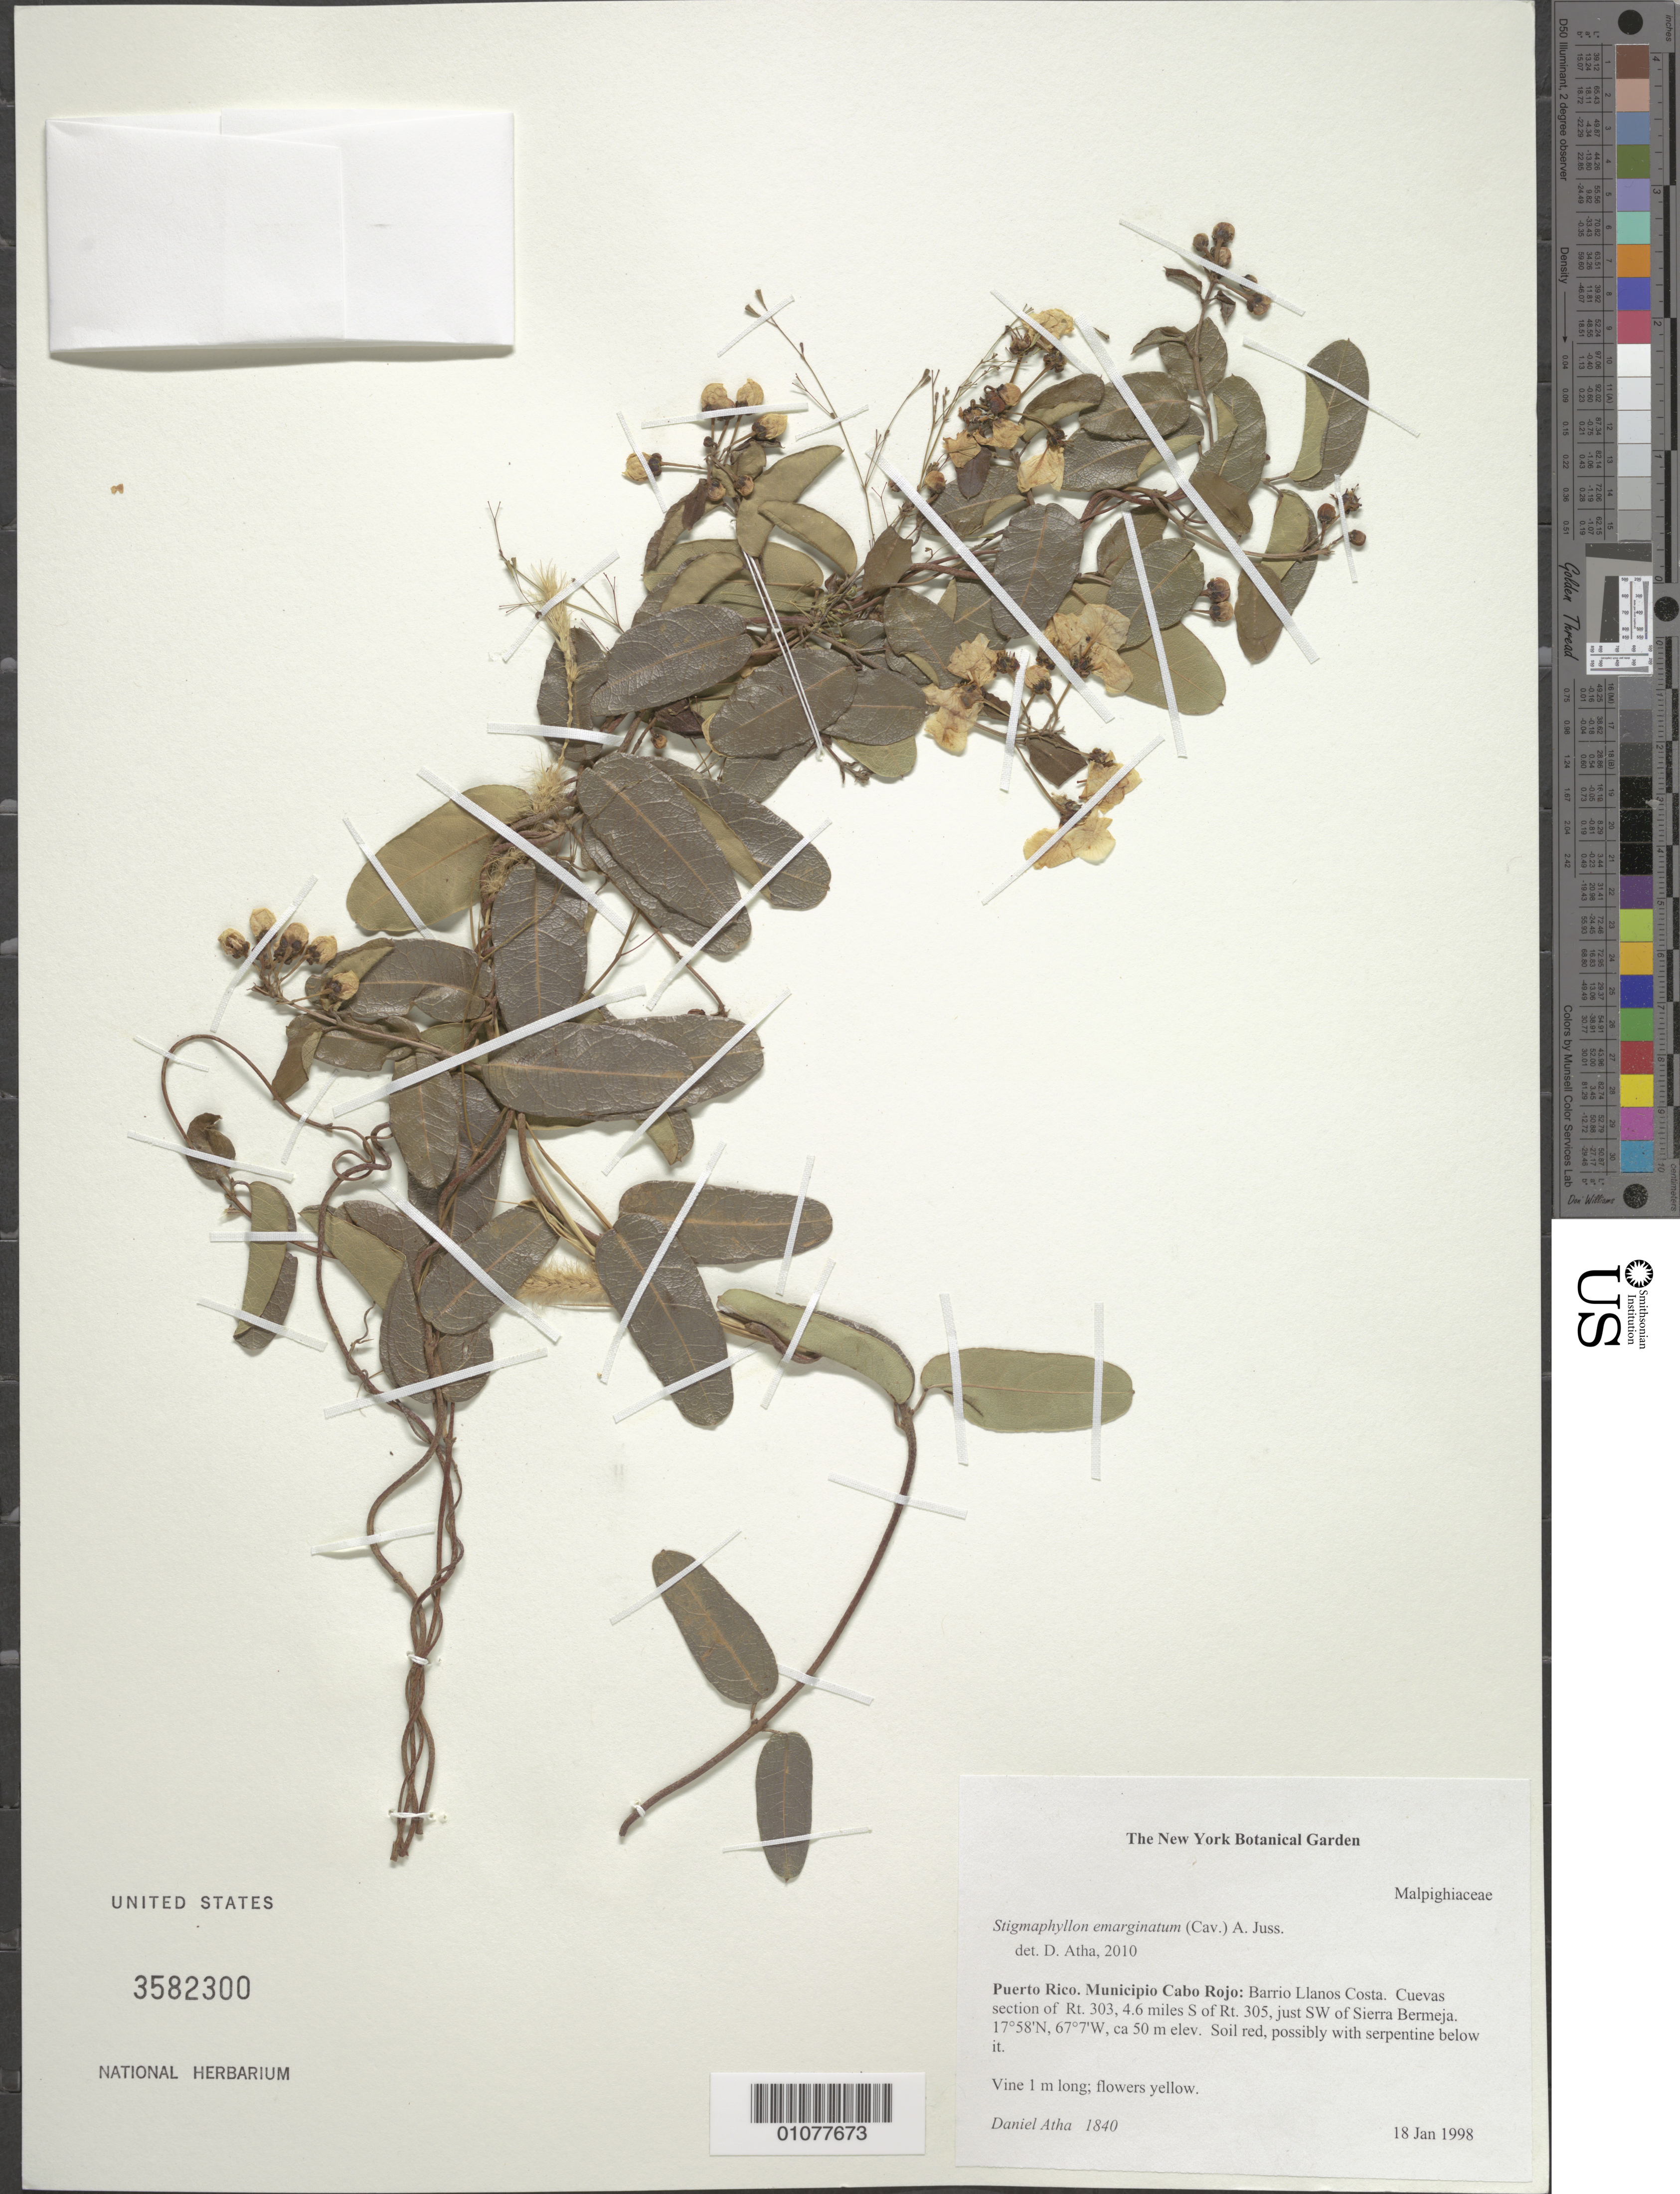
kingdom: Plantae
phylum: Tracheophyta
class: Magnoliopsida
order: Malpighiales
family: Malpighiaceae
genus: Stigmaphyllon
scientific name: Stigmaphyllon emarginatum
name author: (Cav.) A. Juss.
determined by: Atha, D.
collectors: D. Atha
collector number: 1840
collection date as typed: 18 Jan 1998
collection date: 1998-01-18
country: Puerto Rico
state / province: Cabo Rojo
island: Puerto Rico I.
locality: Municipio Cabo Rojo; Barrio Llanos Costa; Cuevas section of Rt. 303, 4.6 mi. S. of Rt. 305, just SW of Sierra Bermeja.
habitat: Soil red, possibly with serpentine below.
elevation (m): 50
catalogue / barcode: US 3582300